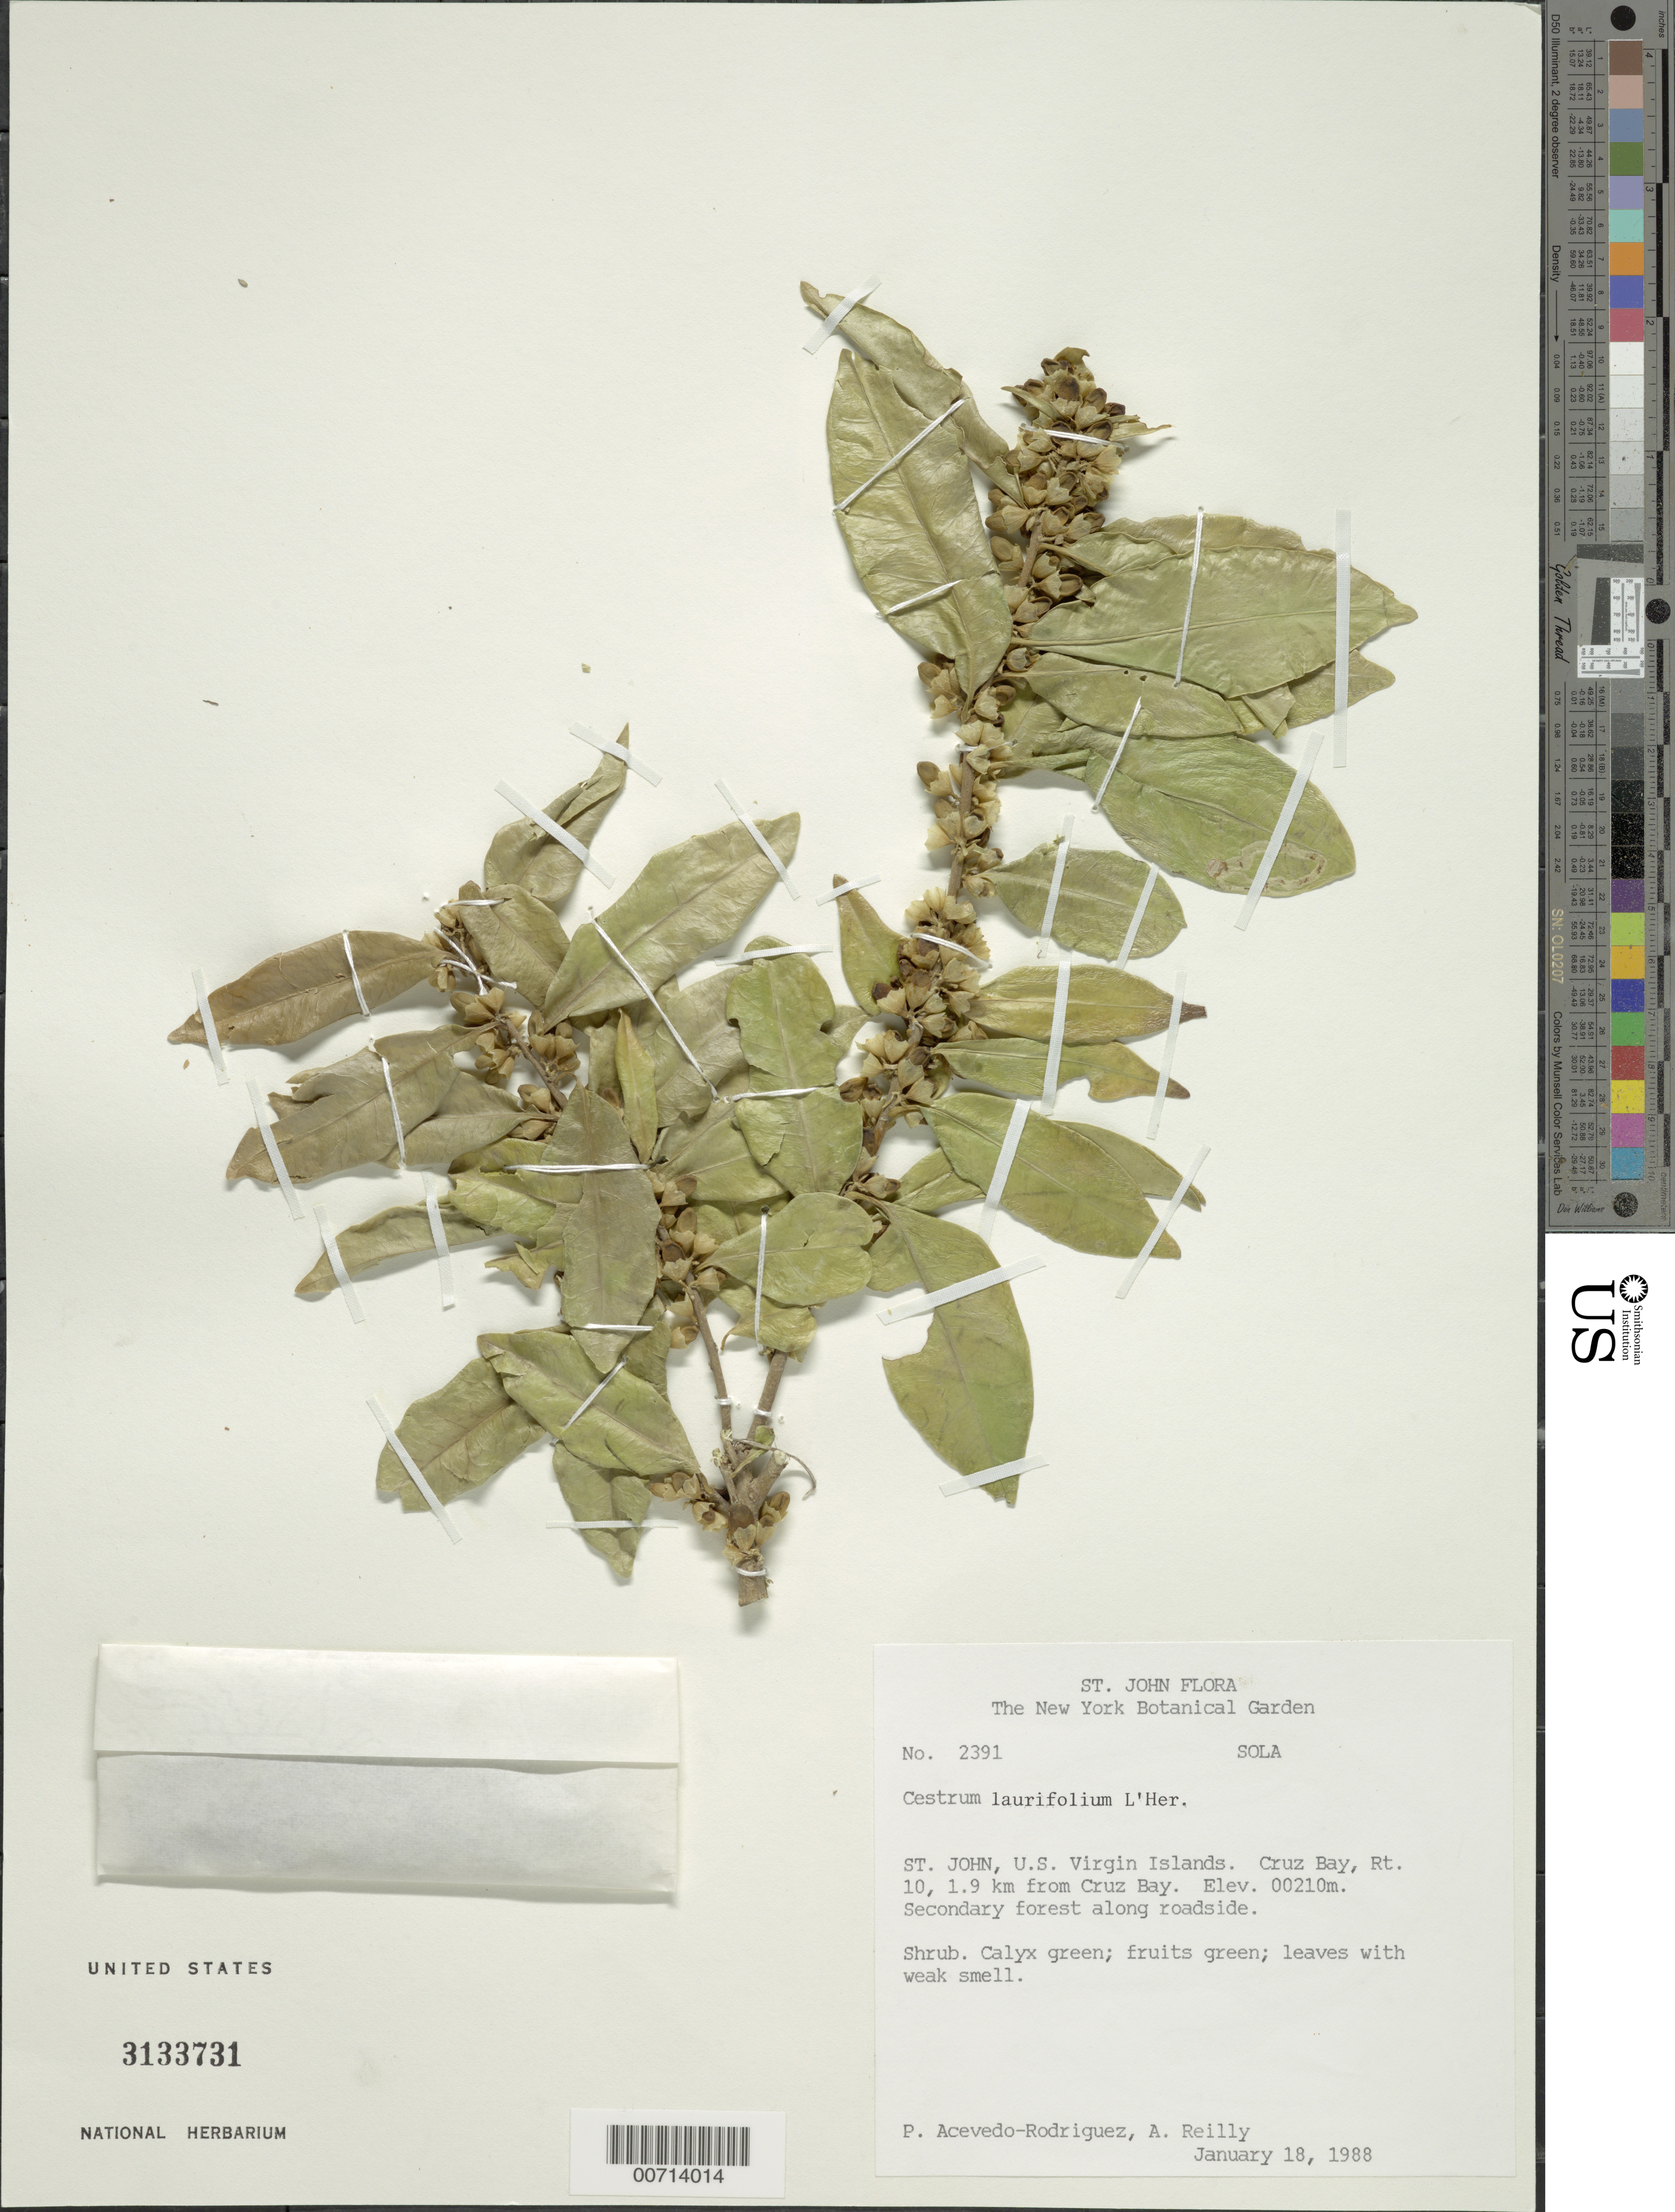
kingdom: Plantae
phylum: Tracheophyta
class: Magnoliopsida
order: Solanales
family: Solanaceae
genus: Cestrum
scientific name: Cestrum laurifolium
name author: L'Hér.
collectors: P. Acevedo-Rodr.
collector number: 2391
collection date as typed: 18 Jan 1988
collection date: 1988-01-18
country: U.S. Virgin Islands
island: St. John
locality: Cruz Bay Quarter; Rt. 10, 1.9 km from Cruz Bay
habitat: Secondary forest along roadside.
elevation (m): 210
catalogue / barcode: US 3133731